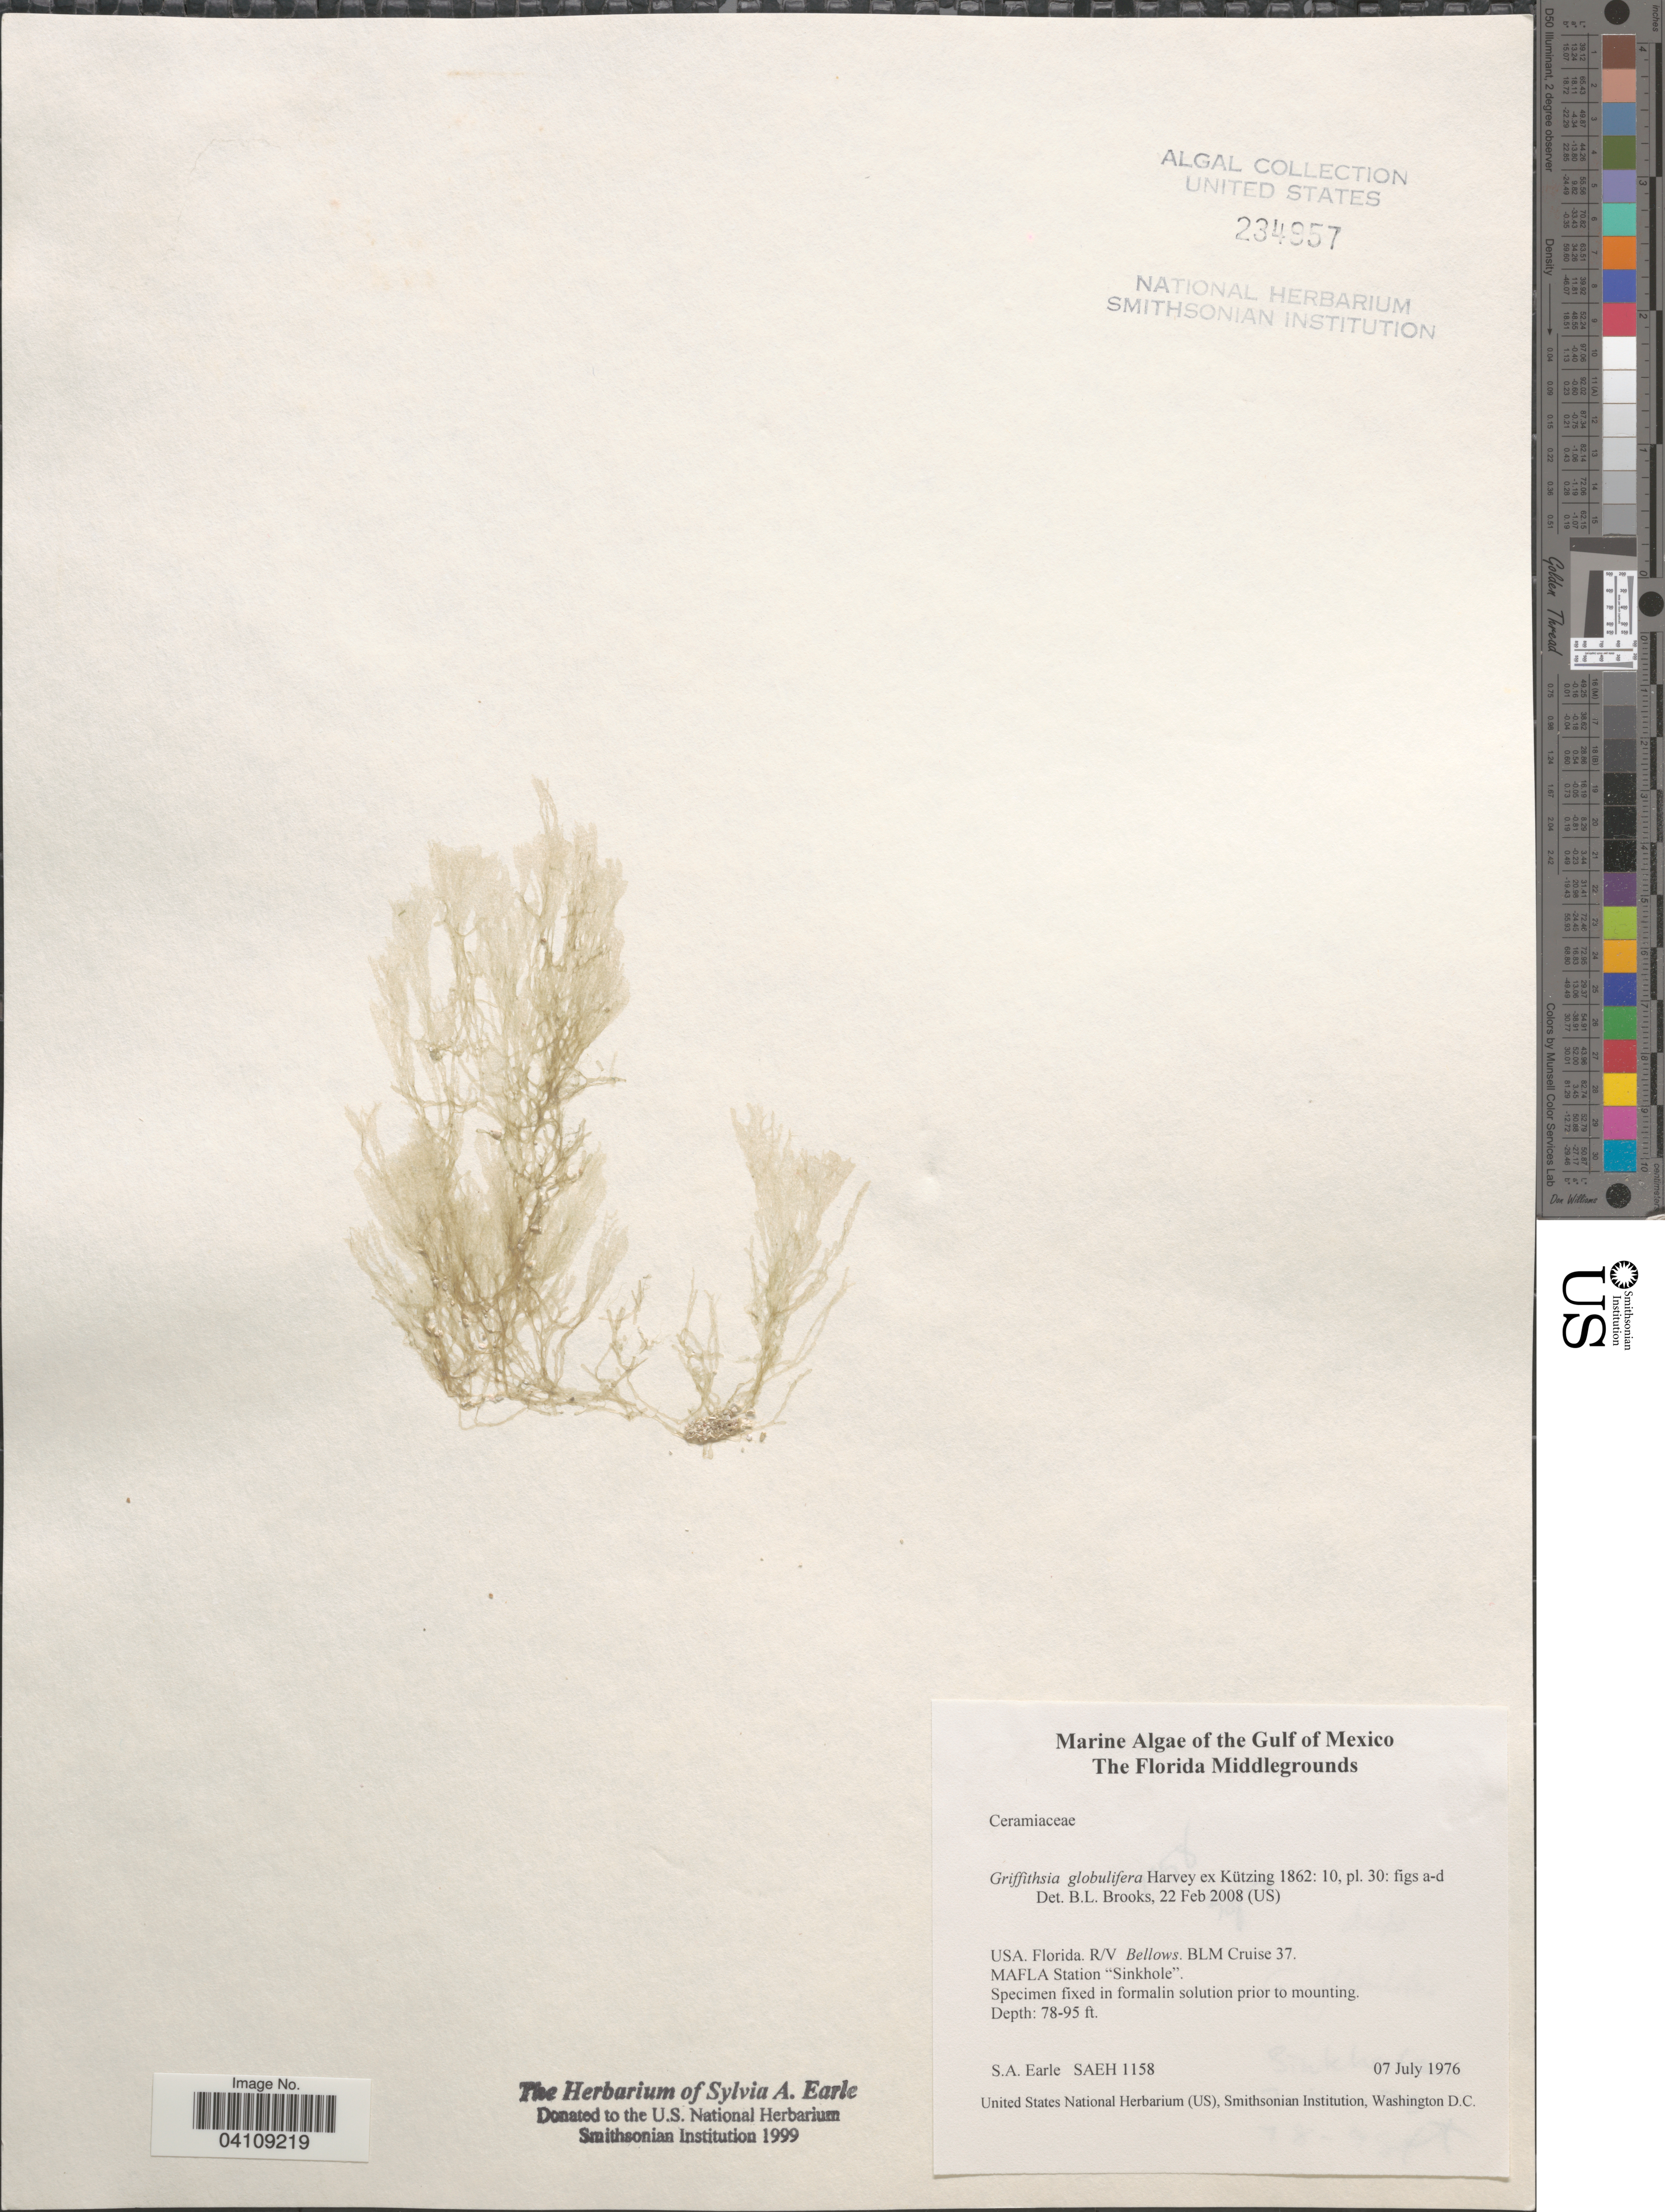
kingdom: Plantae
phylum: Rhodophyta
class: Florideophyceae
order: Ceramiales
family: Wrangeliaceae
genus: Griffithsia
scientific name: Griffithsia globulifera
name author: Harv. ex Kütz.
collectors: S. A. Earle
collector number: SAEH 1158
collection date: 1976-07-07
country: United States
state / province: Florida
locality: Gulf of Mexico. The Florida Middlegrounds. Florida. R/V Bellows. BLM Cruise 37. MAFLA Station "Sinkhole".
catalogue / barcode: US 234957